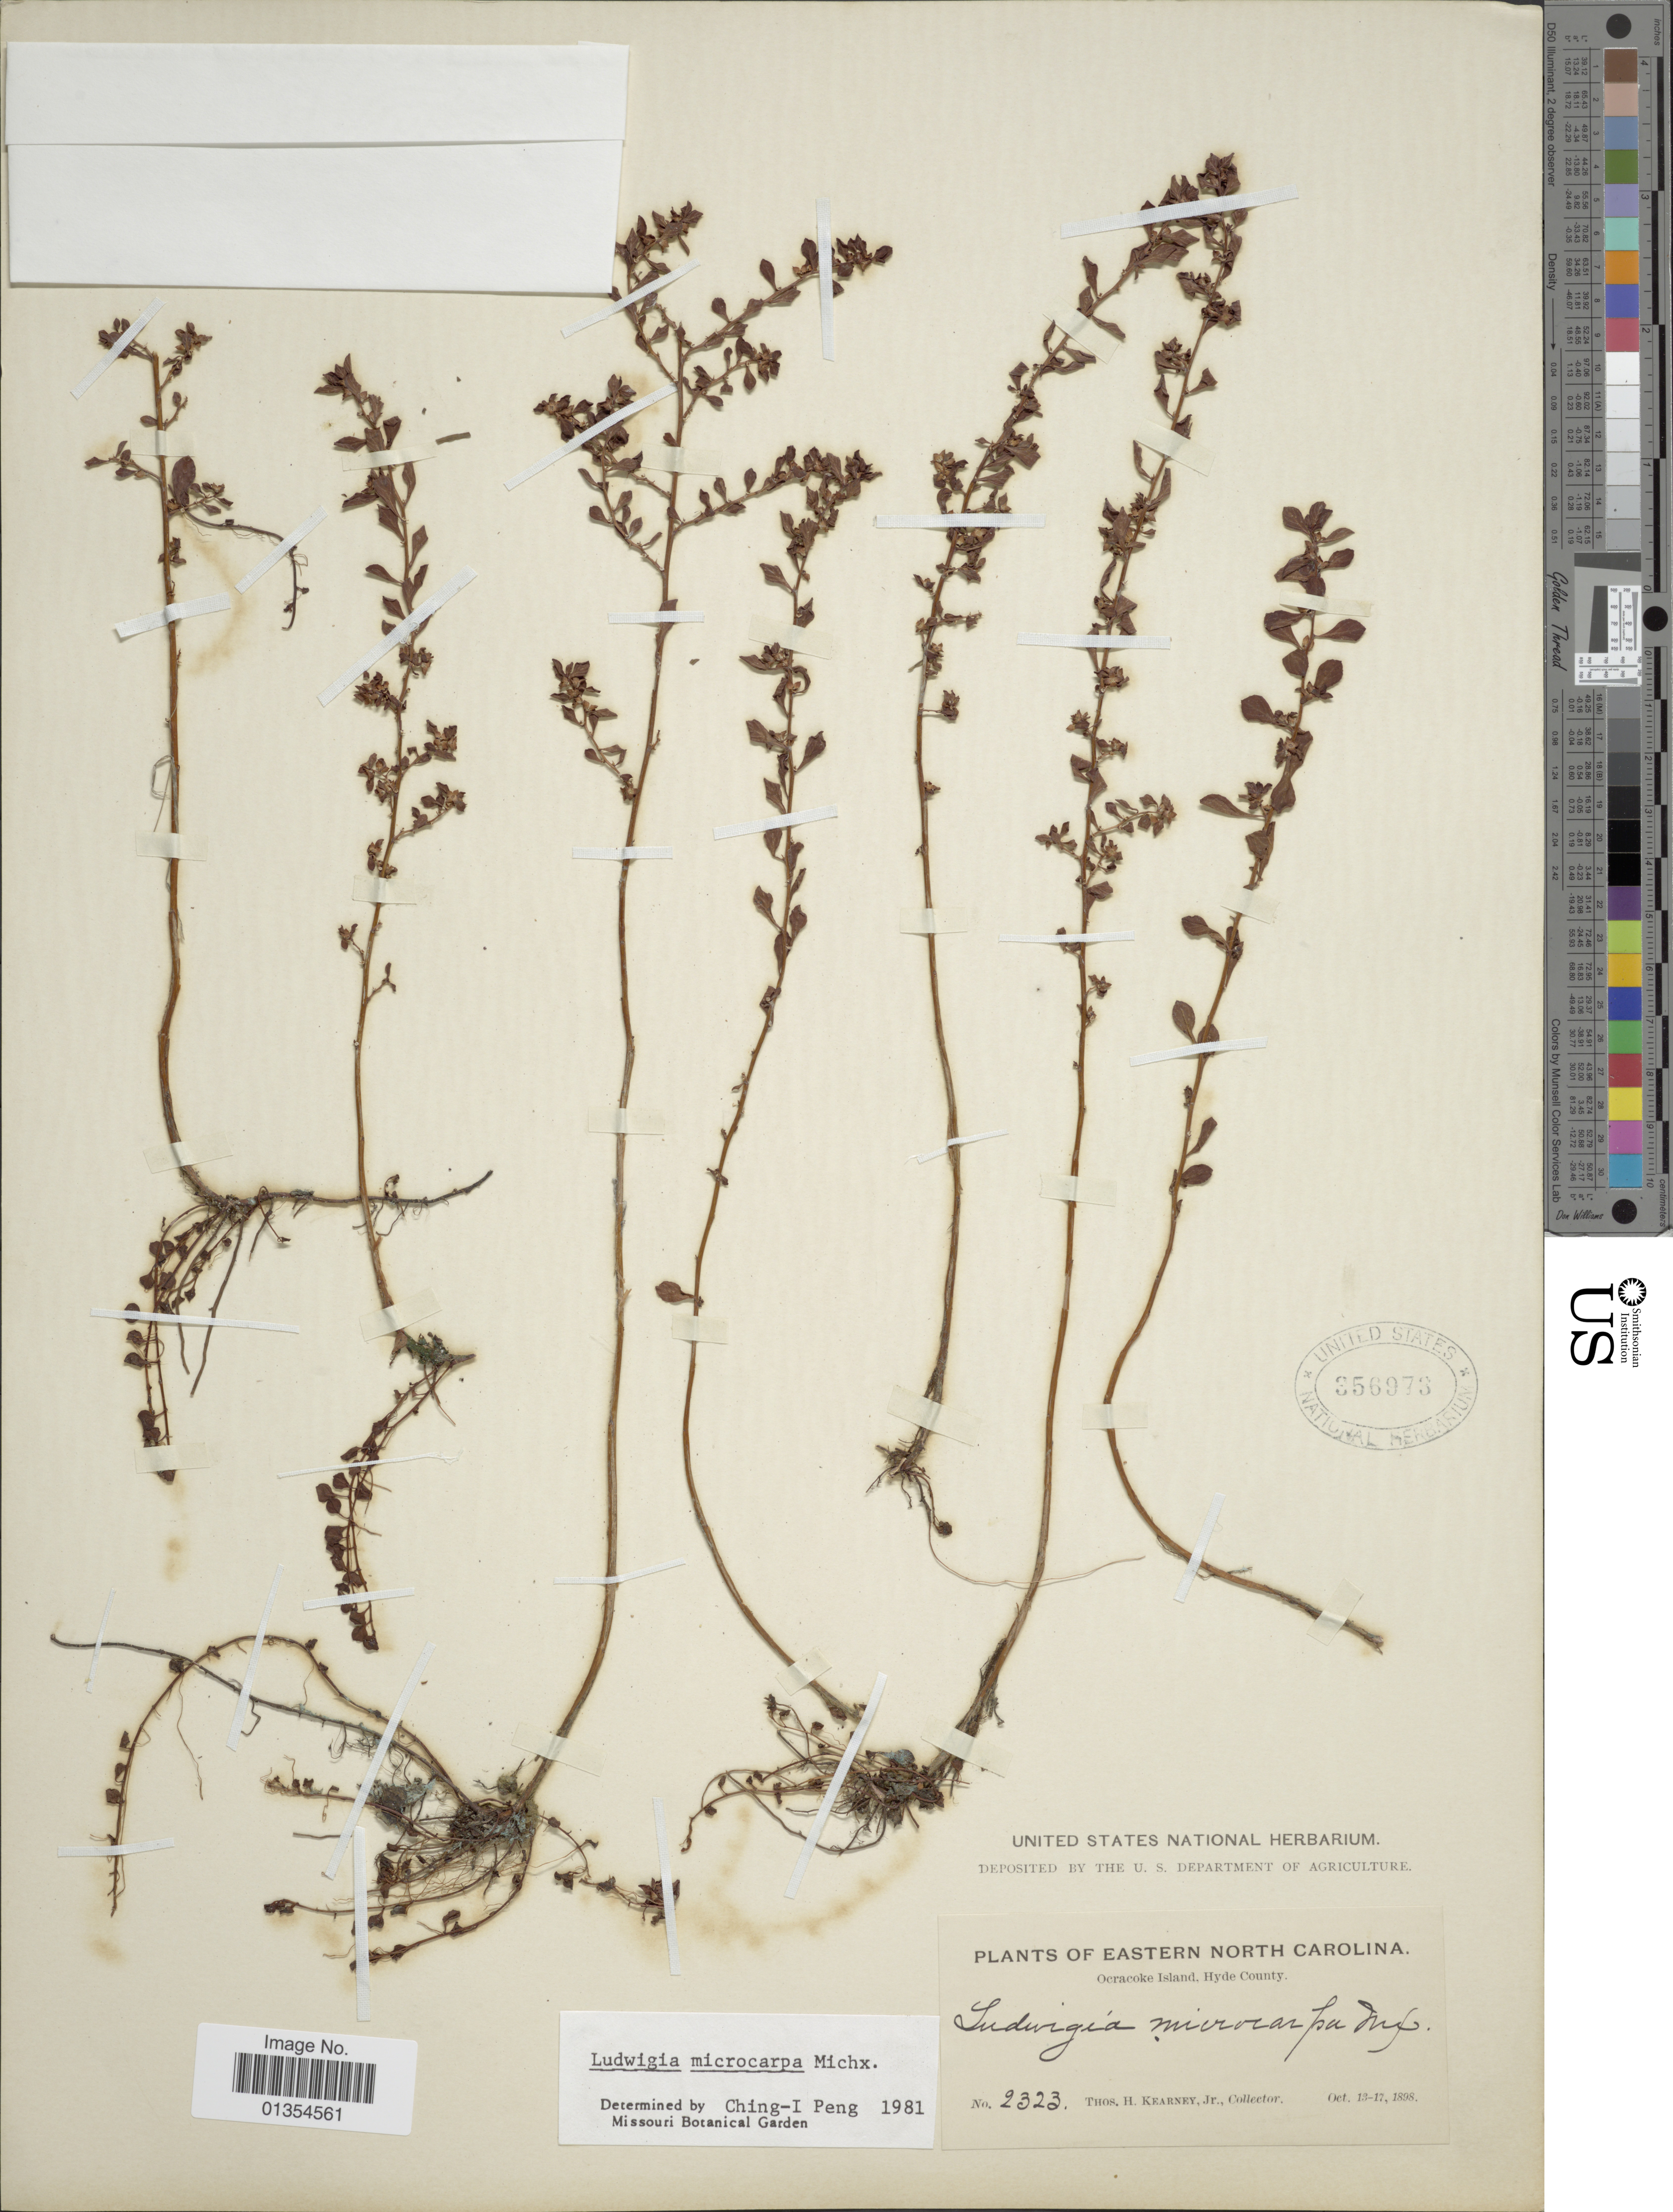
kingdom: Plantae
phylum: Tracheophyta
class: Magnoliopsida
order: Myrtales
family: Onagraceae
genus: Ludwigia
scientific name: Ludwigia microcarpa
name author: Michx.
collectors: T. H. Kearney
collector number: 2323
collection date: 1898-10-13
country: United States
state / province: North Carolina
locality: Eastern North Carolina, Ocracoke Island, Hyde County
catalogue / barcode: US 356973